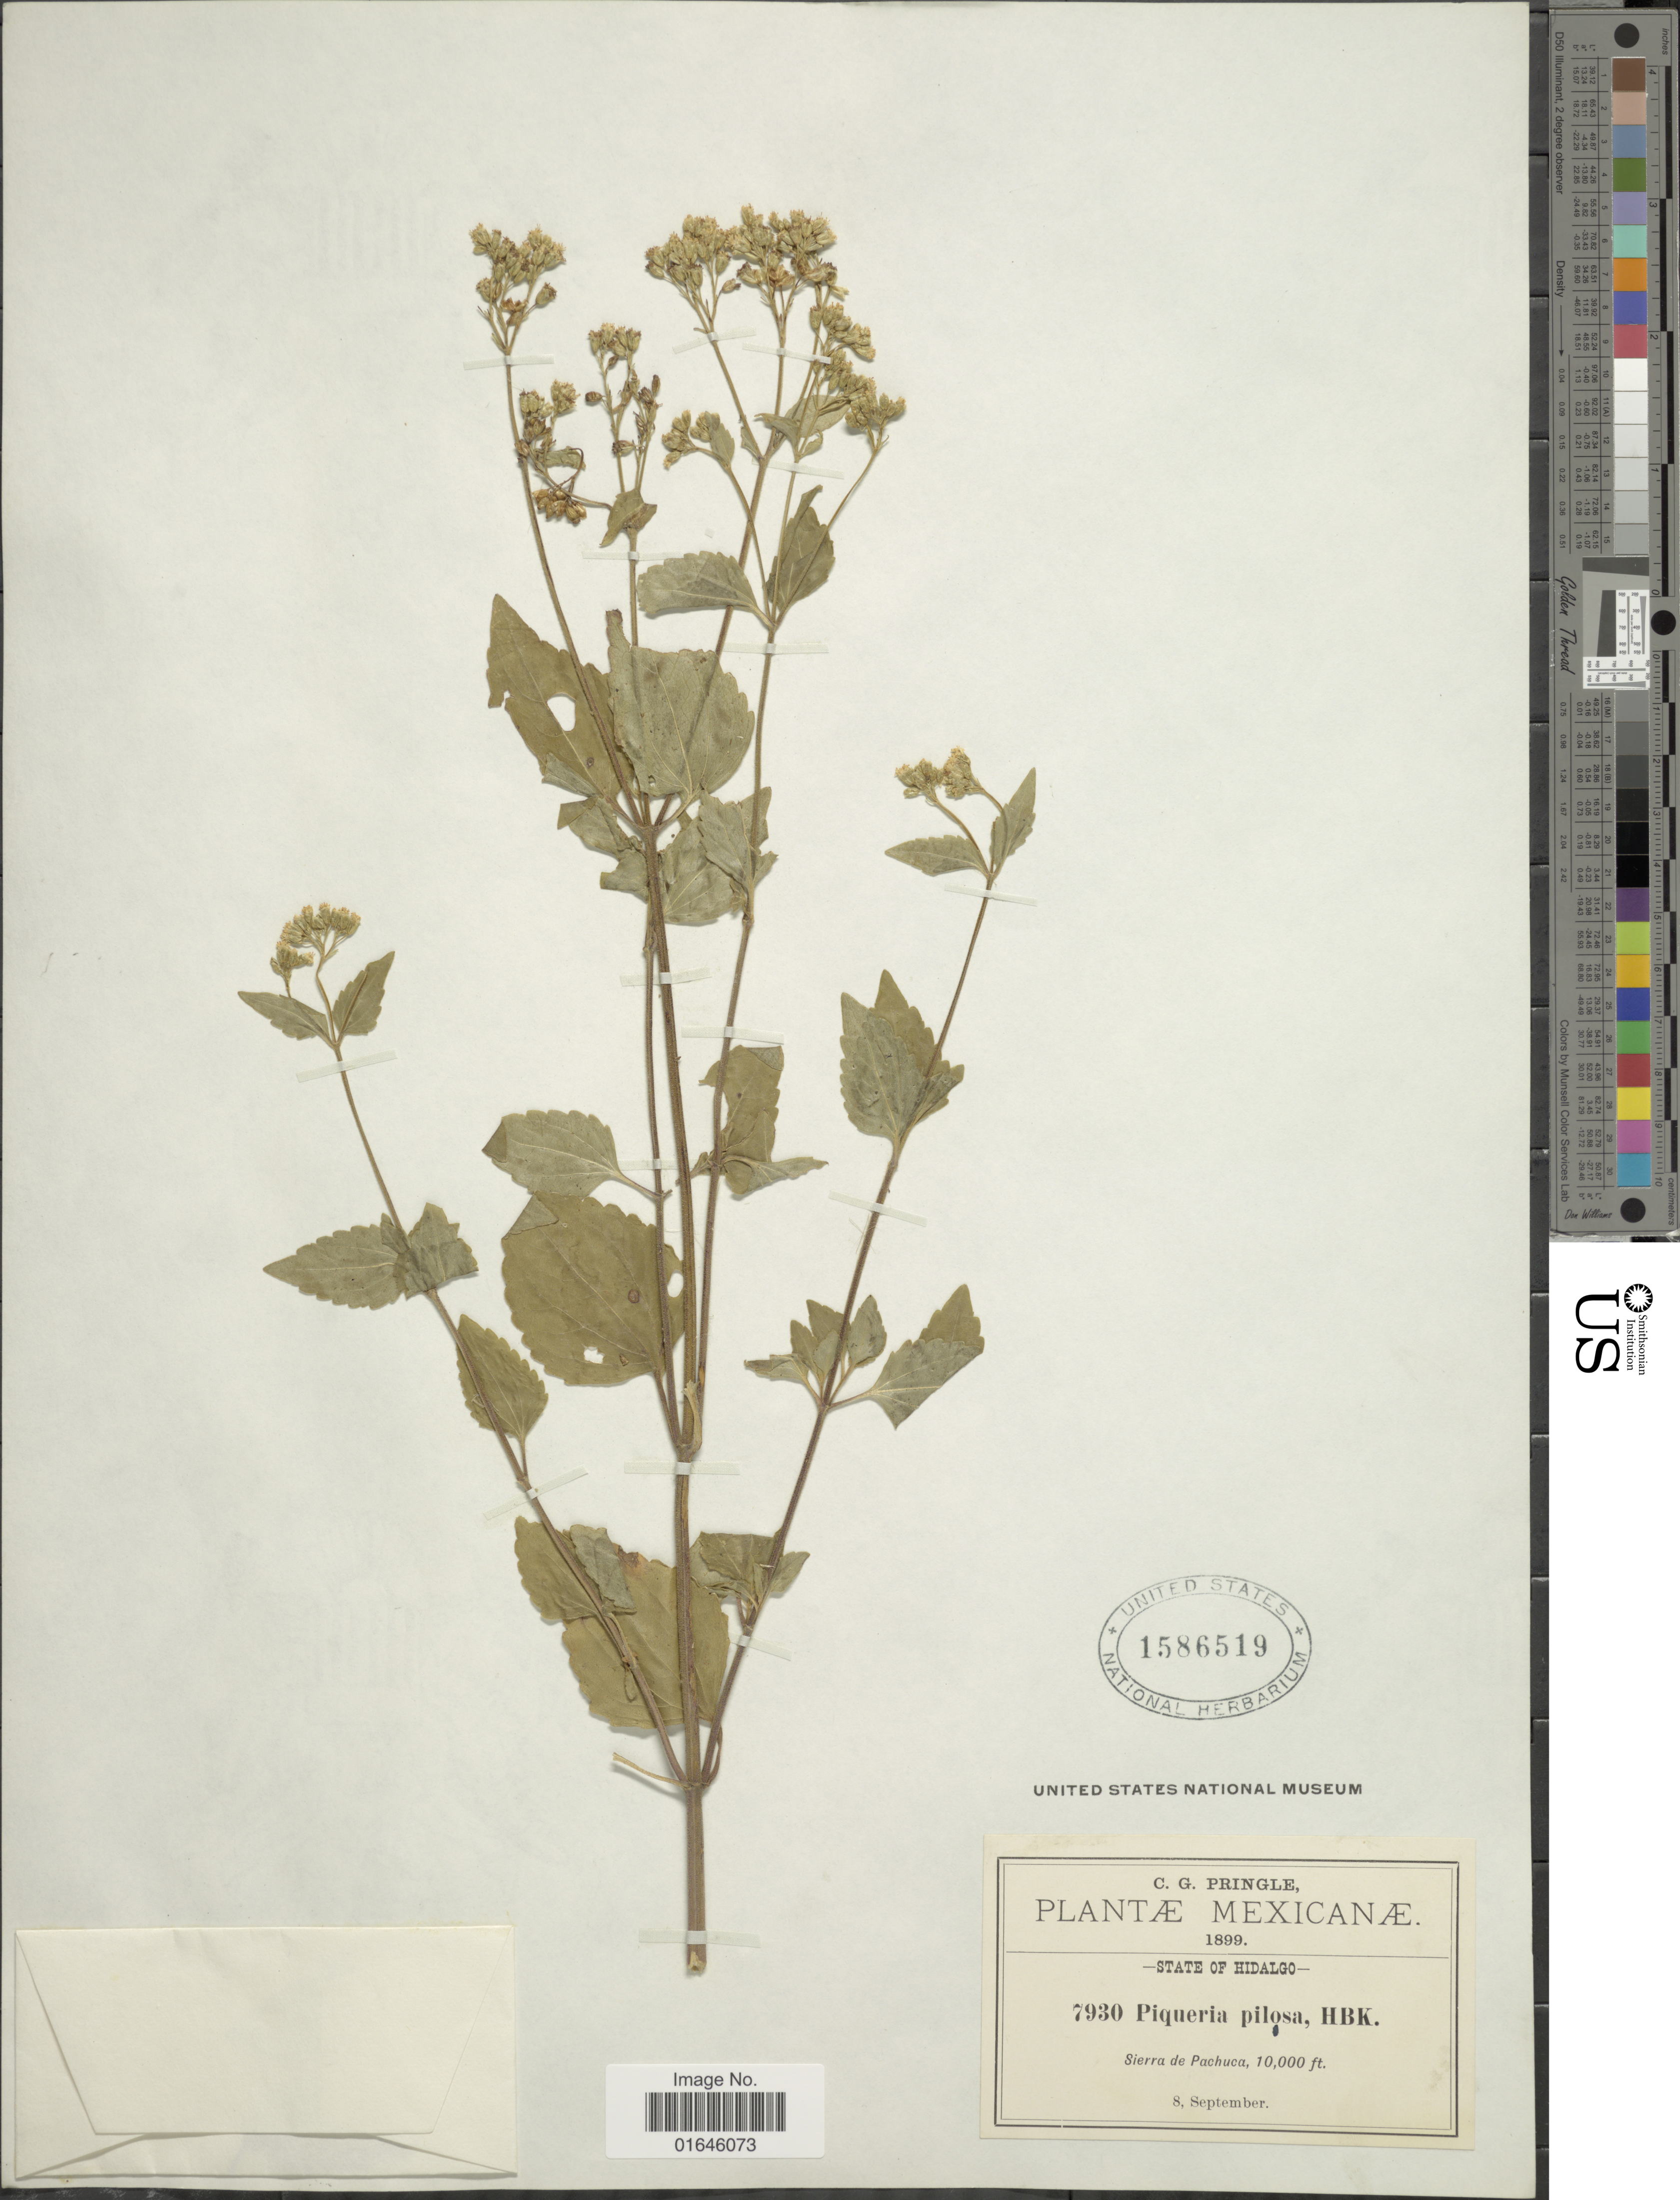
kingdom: Plantae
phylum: Tracheophyta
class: Magnoliopsida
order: Asterales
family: Asteraceae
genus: Piqueria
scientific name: Piqueria pilosa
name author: Kunth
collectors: C. G. Pringle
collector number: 7930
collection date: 1899-09-08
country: Mexico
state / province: Hidalgo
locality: Sierra de Pachuca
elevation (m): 3048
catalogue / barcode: US 1586519